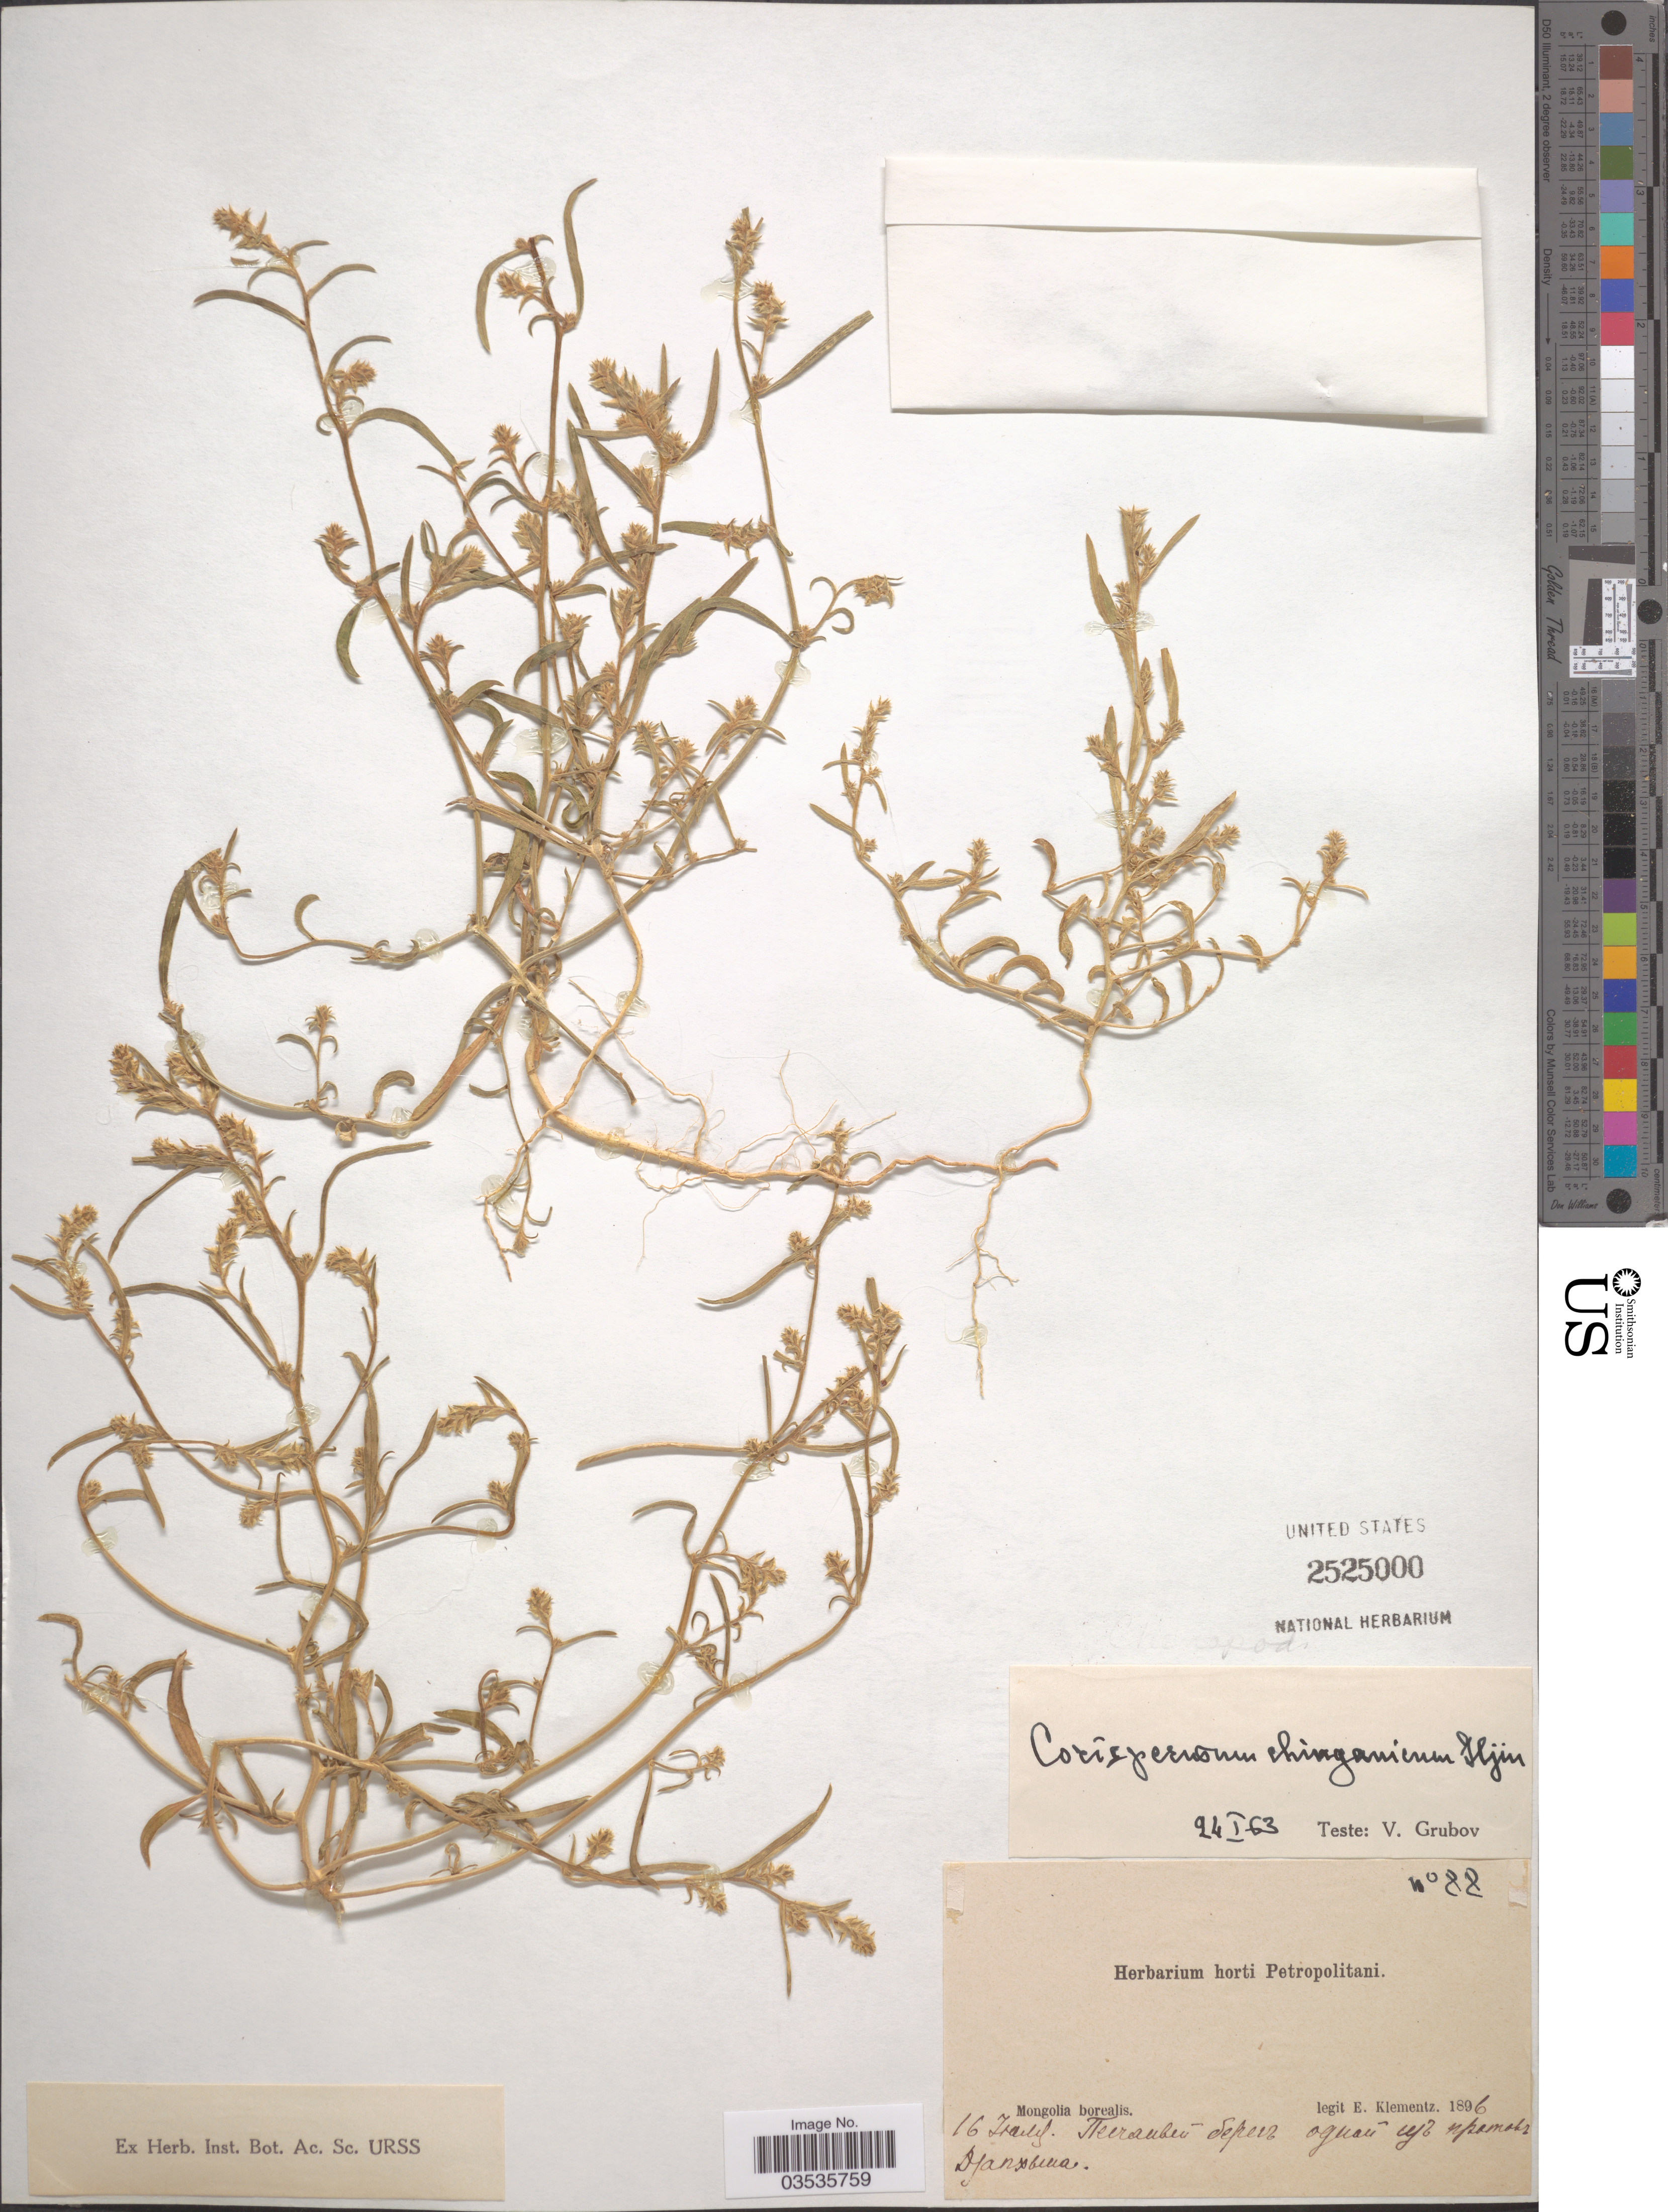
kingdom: Plantae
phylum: Tracheophyta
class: Magnoliopsida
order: Caryophyllales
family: Amaranthaceae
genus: Corispermum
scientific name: Corispermum chinganicum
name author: Iljin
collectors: E. Klementz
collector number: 88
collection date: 1896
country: Mongolia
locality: Mongolia borealis. X.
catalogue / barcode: US 2525000